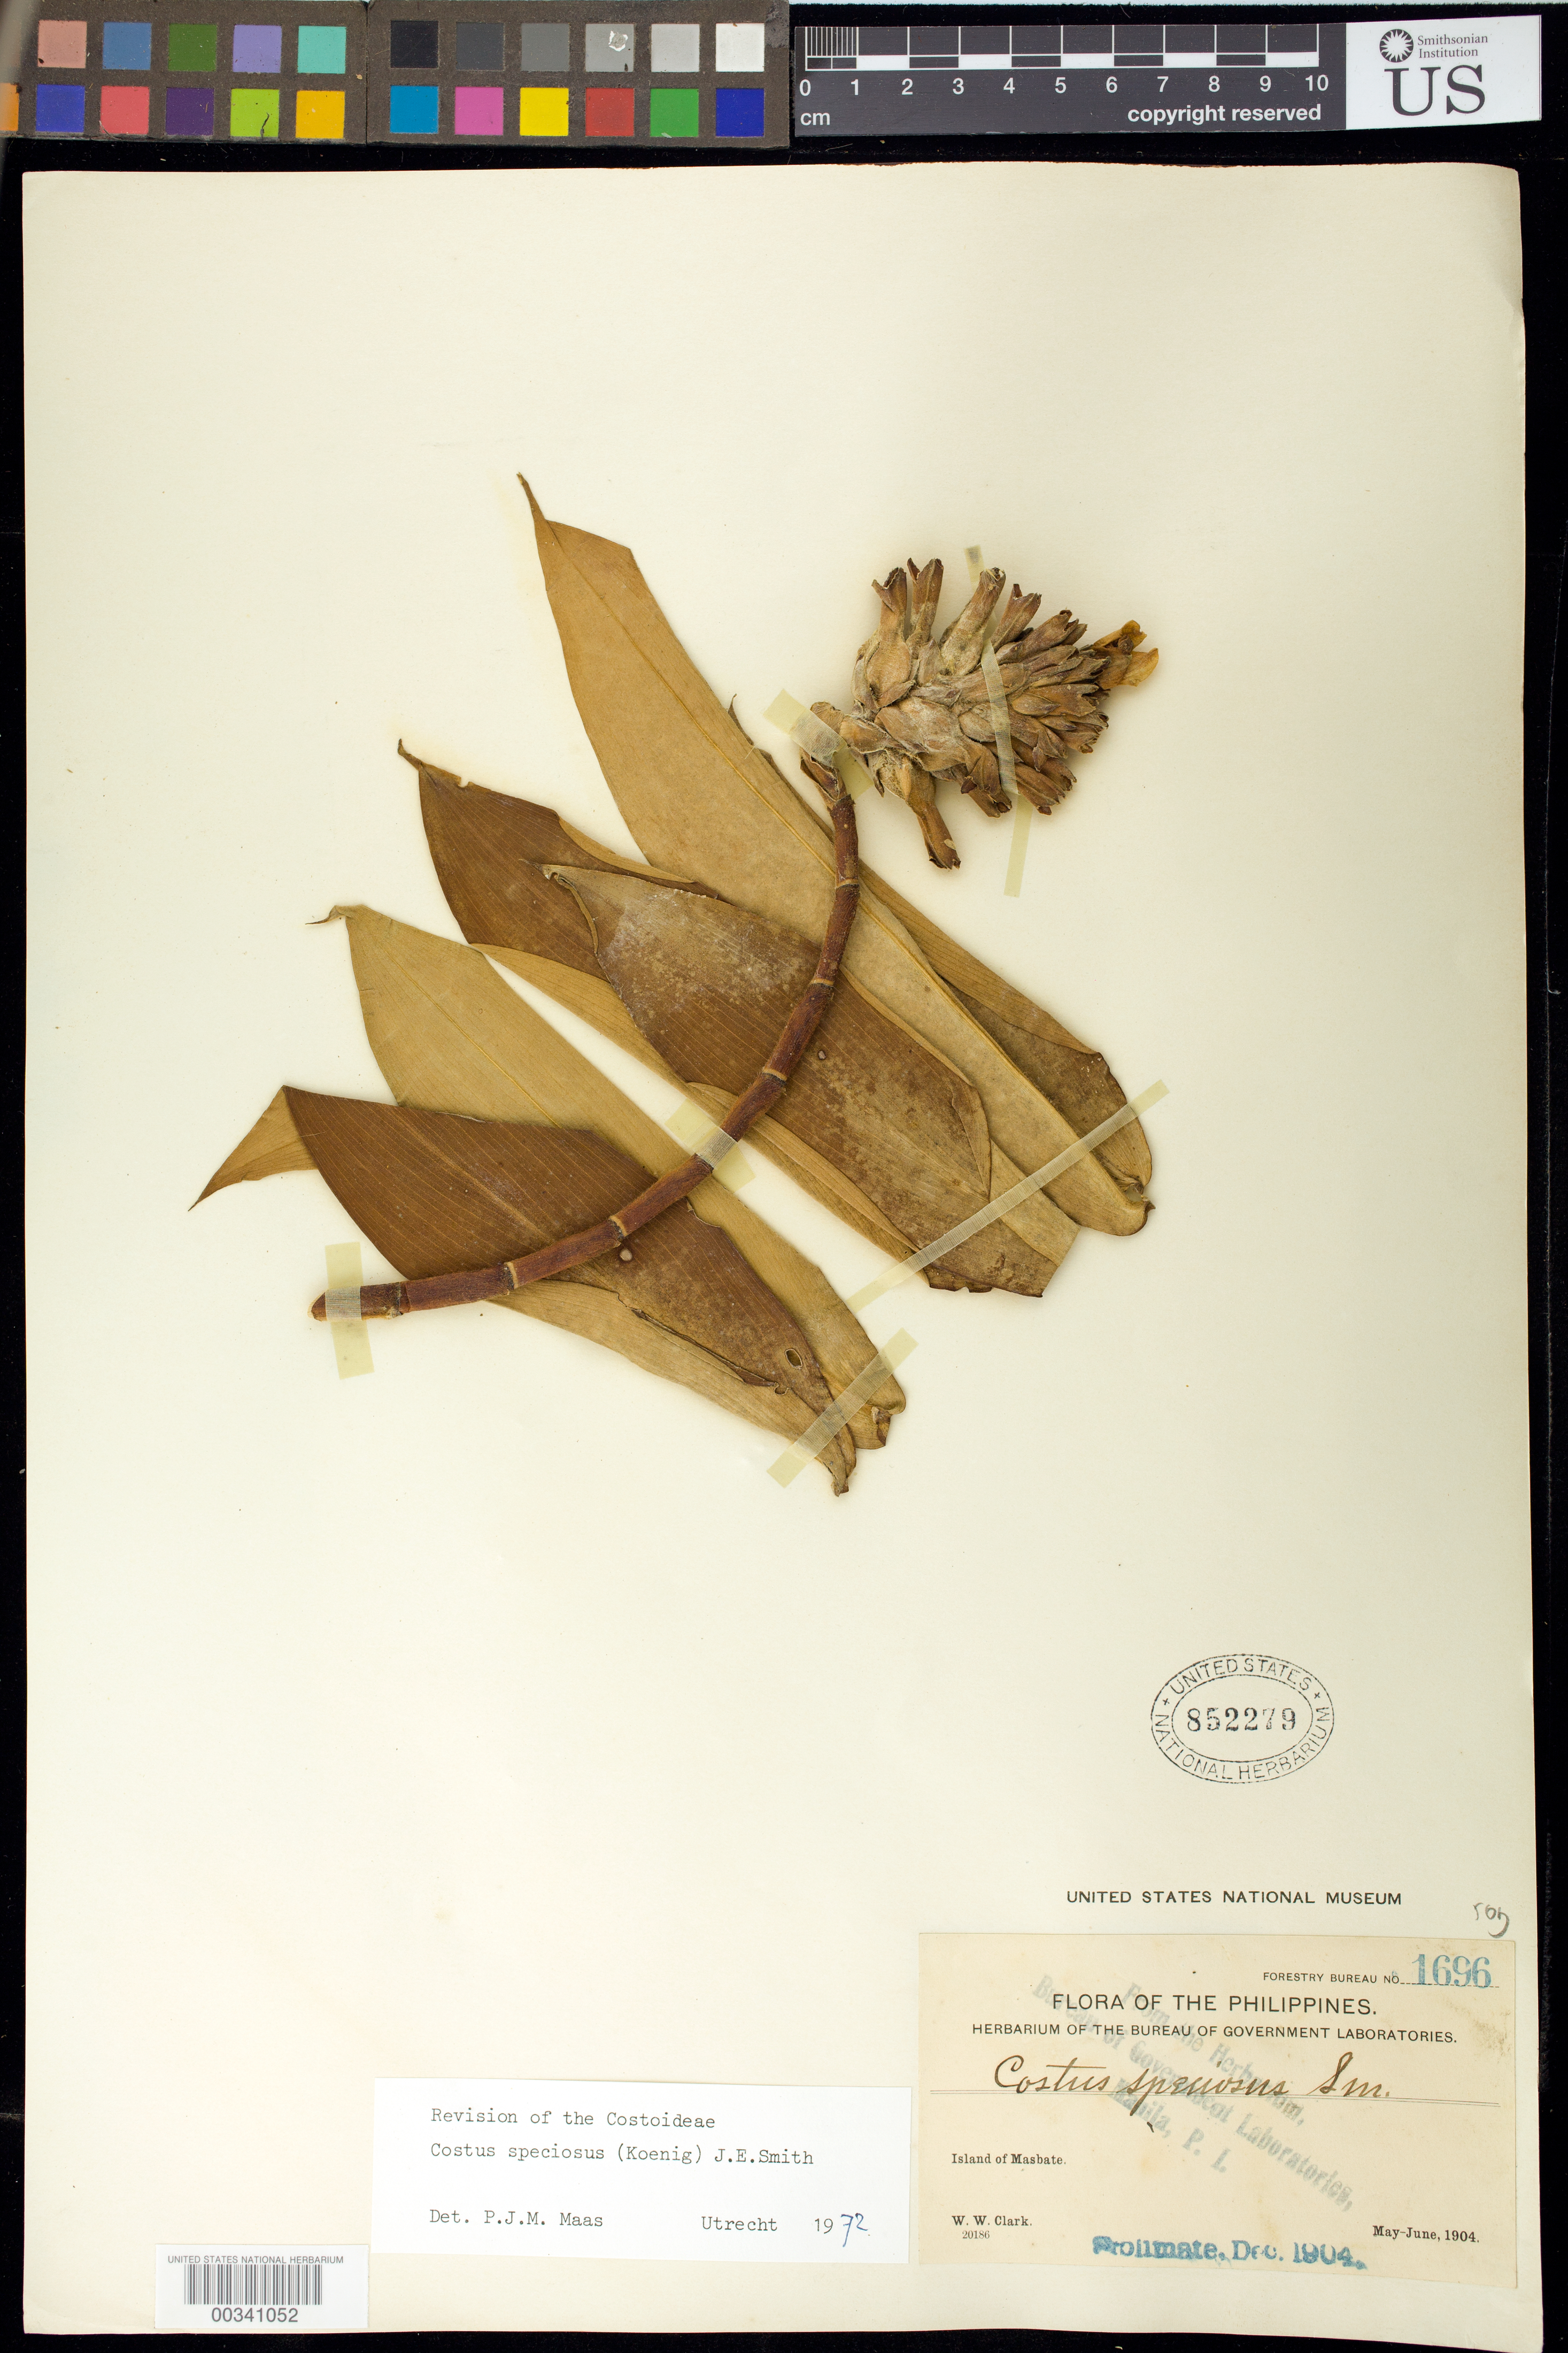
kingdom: Plantae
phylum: Tracheophyta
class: Liliopsida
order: Zingiberales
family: Costaceae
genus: Hellenia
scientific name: Hellenia speciosa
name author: (J. Koenig) S.R. Dutta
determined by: (US) Smithsonian Institution - National Museum of Natural History - Department of Botany (UNITED STATES)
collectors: W. W. Clark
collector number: For. Bur. 1696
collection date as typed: May 1904 to -- Jun 1904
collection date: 1904-05/1904-06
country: Philippines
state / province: Bicol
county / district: Masbate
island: Masbate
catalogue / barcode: US 852279